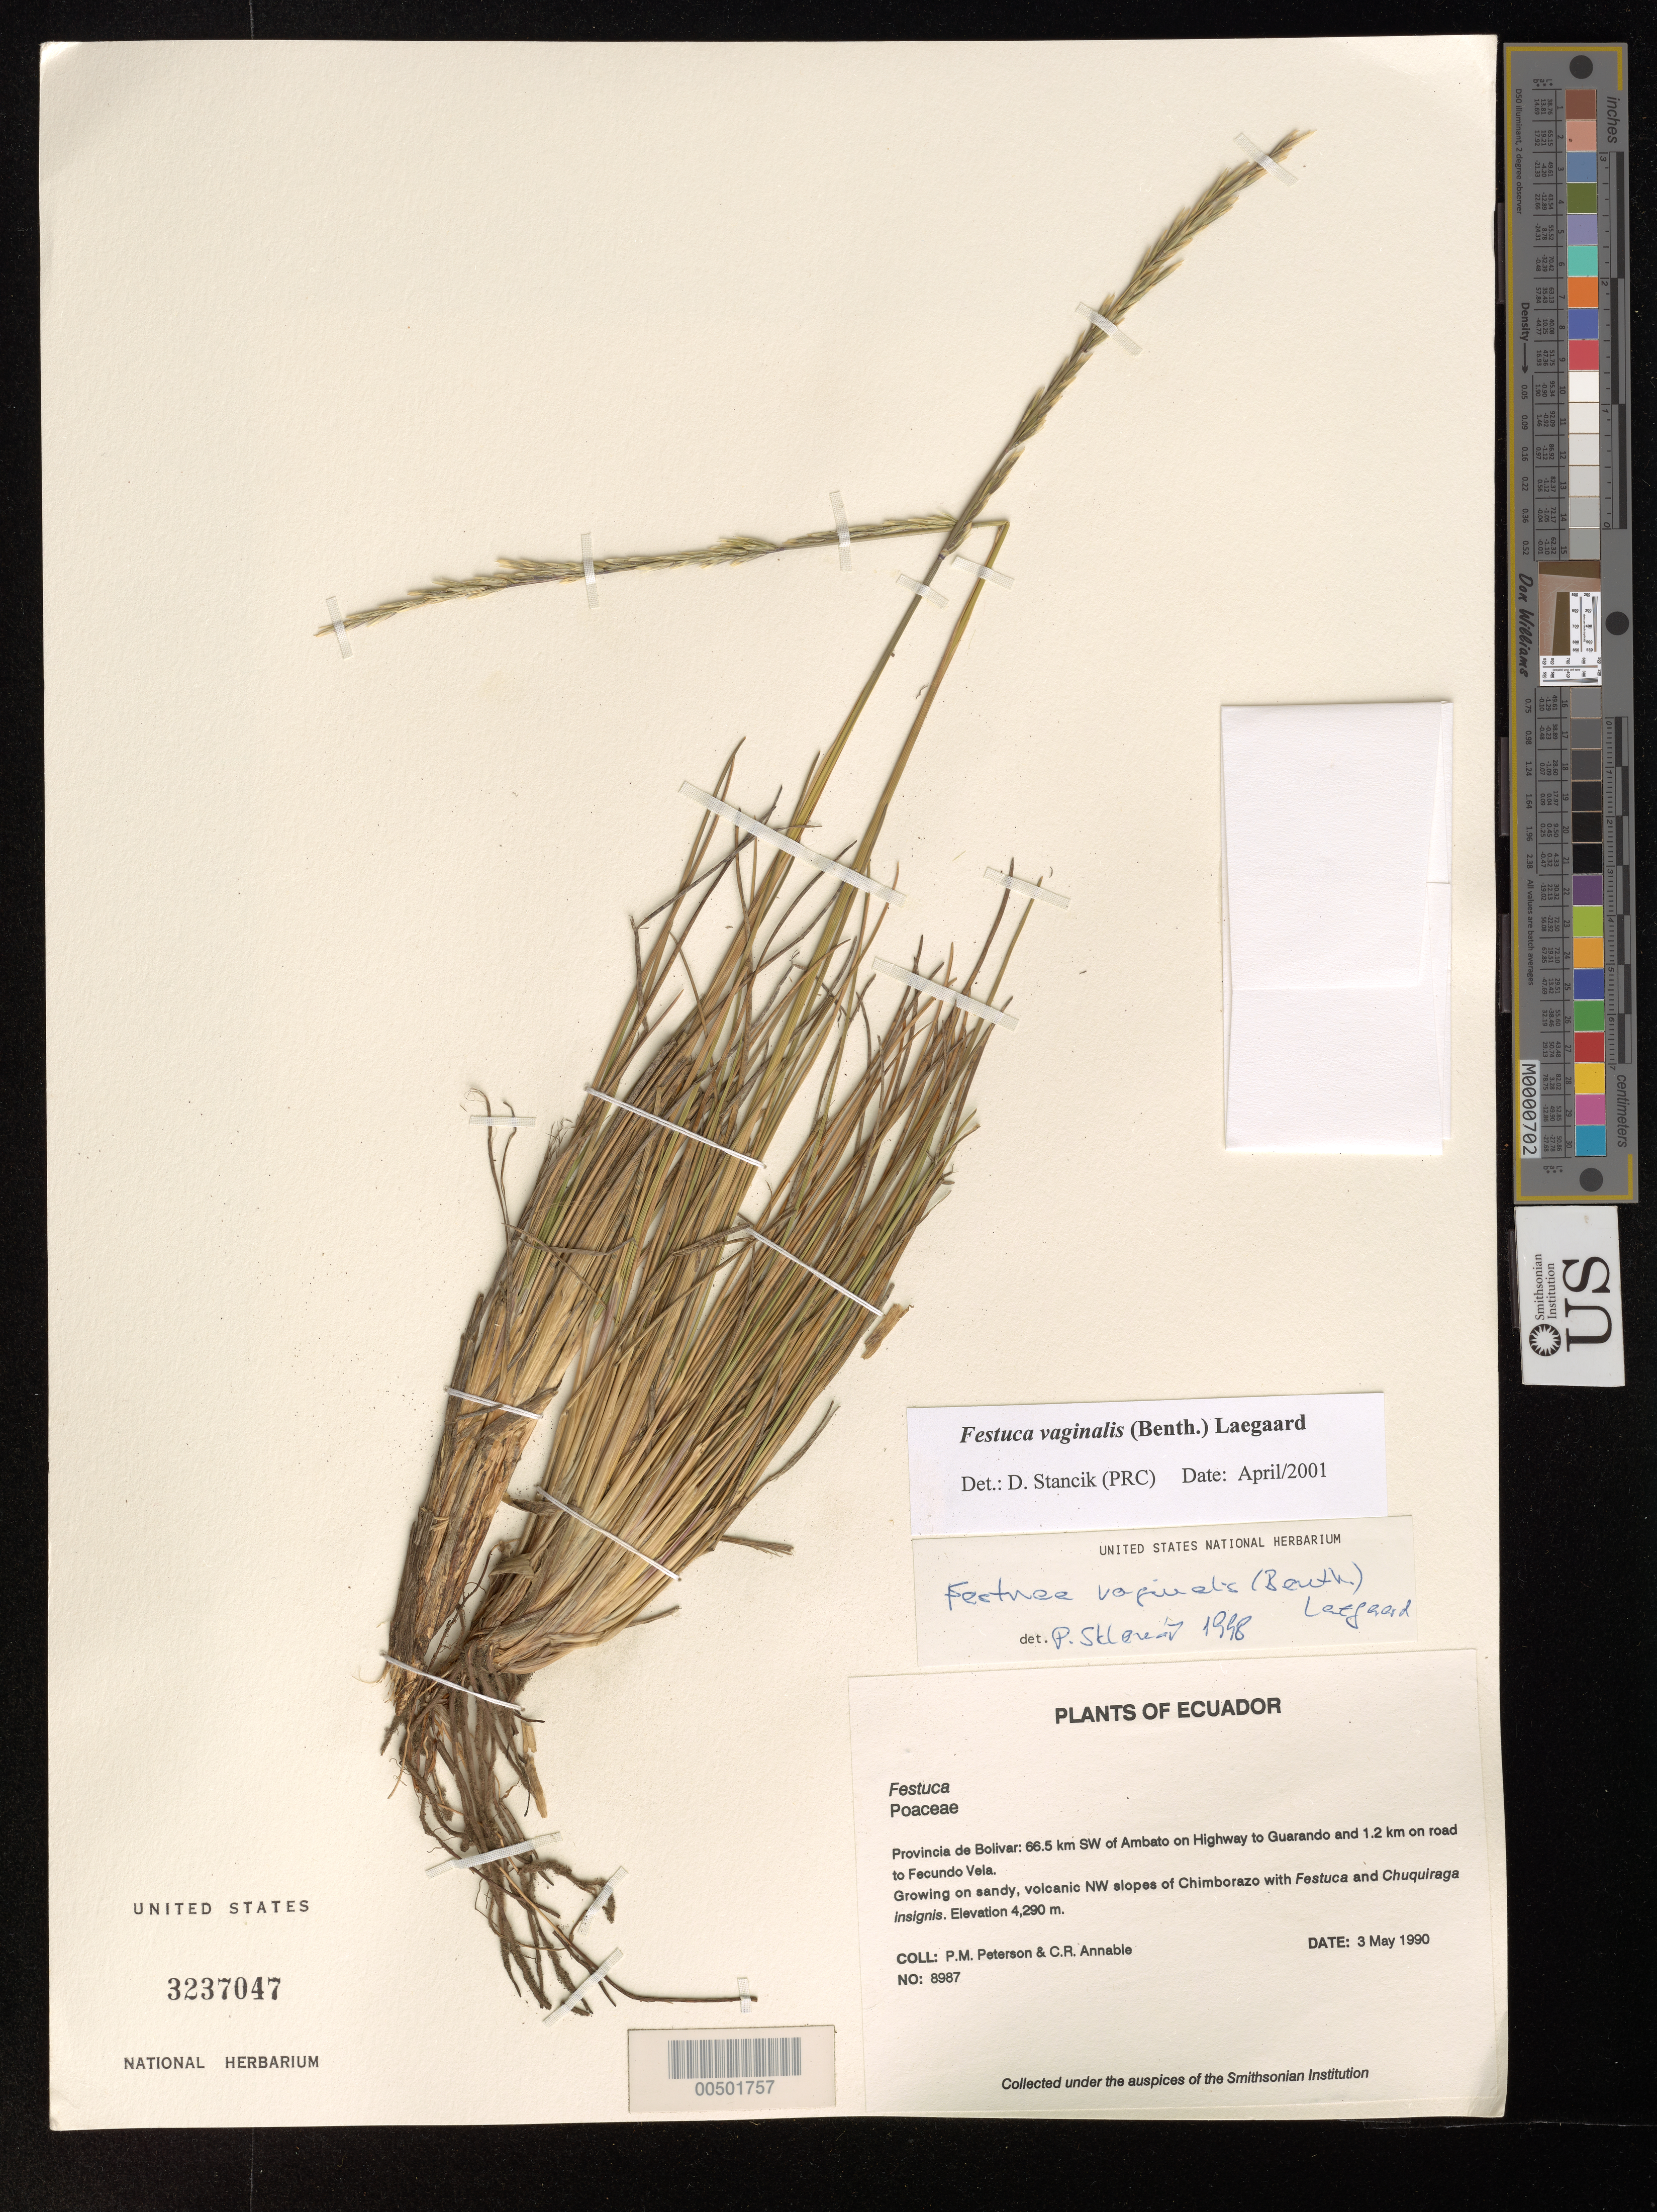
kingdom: Plantae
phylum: Tracheophyta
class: Liliopsida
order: Poales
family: Poaceae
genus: Festuca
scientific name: Festuca vaginalis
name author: (Benth.) Lægaard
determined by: Stancik, D.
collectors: P. M. Peterson & C. R. Annable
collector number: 08987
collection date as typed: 03 May 1990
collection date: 1990-05-03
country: Ecuador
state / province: Bolívar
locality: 66.5 km SW of Ambato on Highway to Guaranda and 1.2 km on road to Fecundo Vela.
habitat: Growing on sandy, volcanic NW slopes of Chimborazo with Festuca and Chuquiragua insignis.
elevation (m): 4290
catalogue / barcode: US 3237047